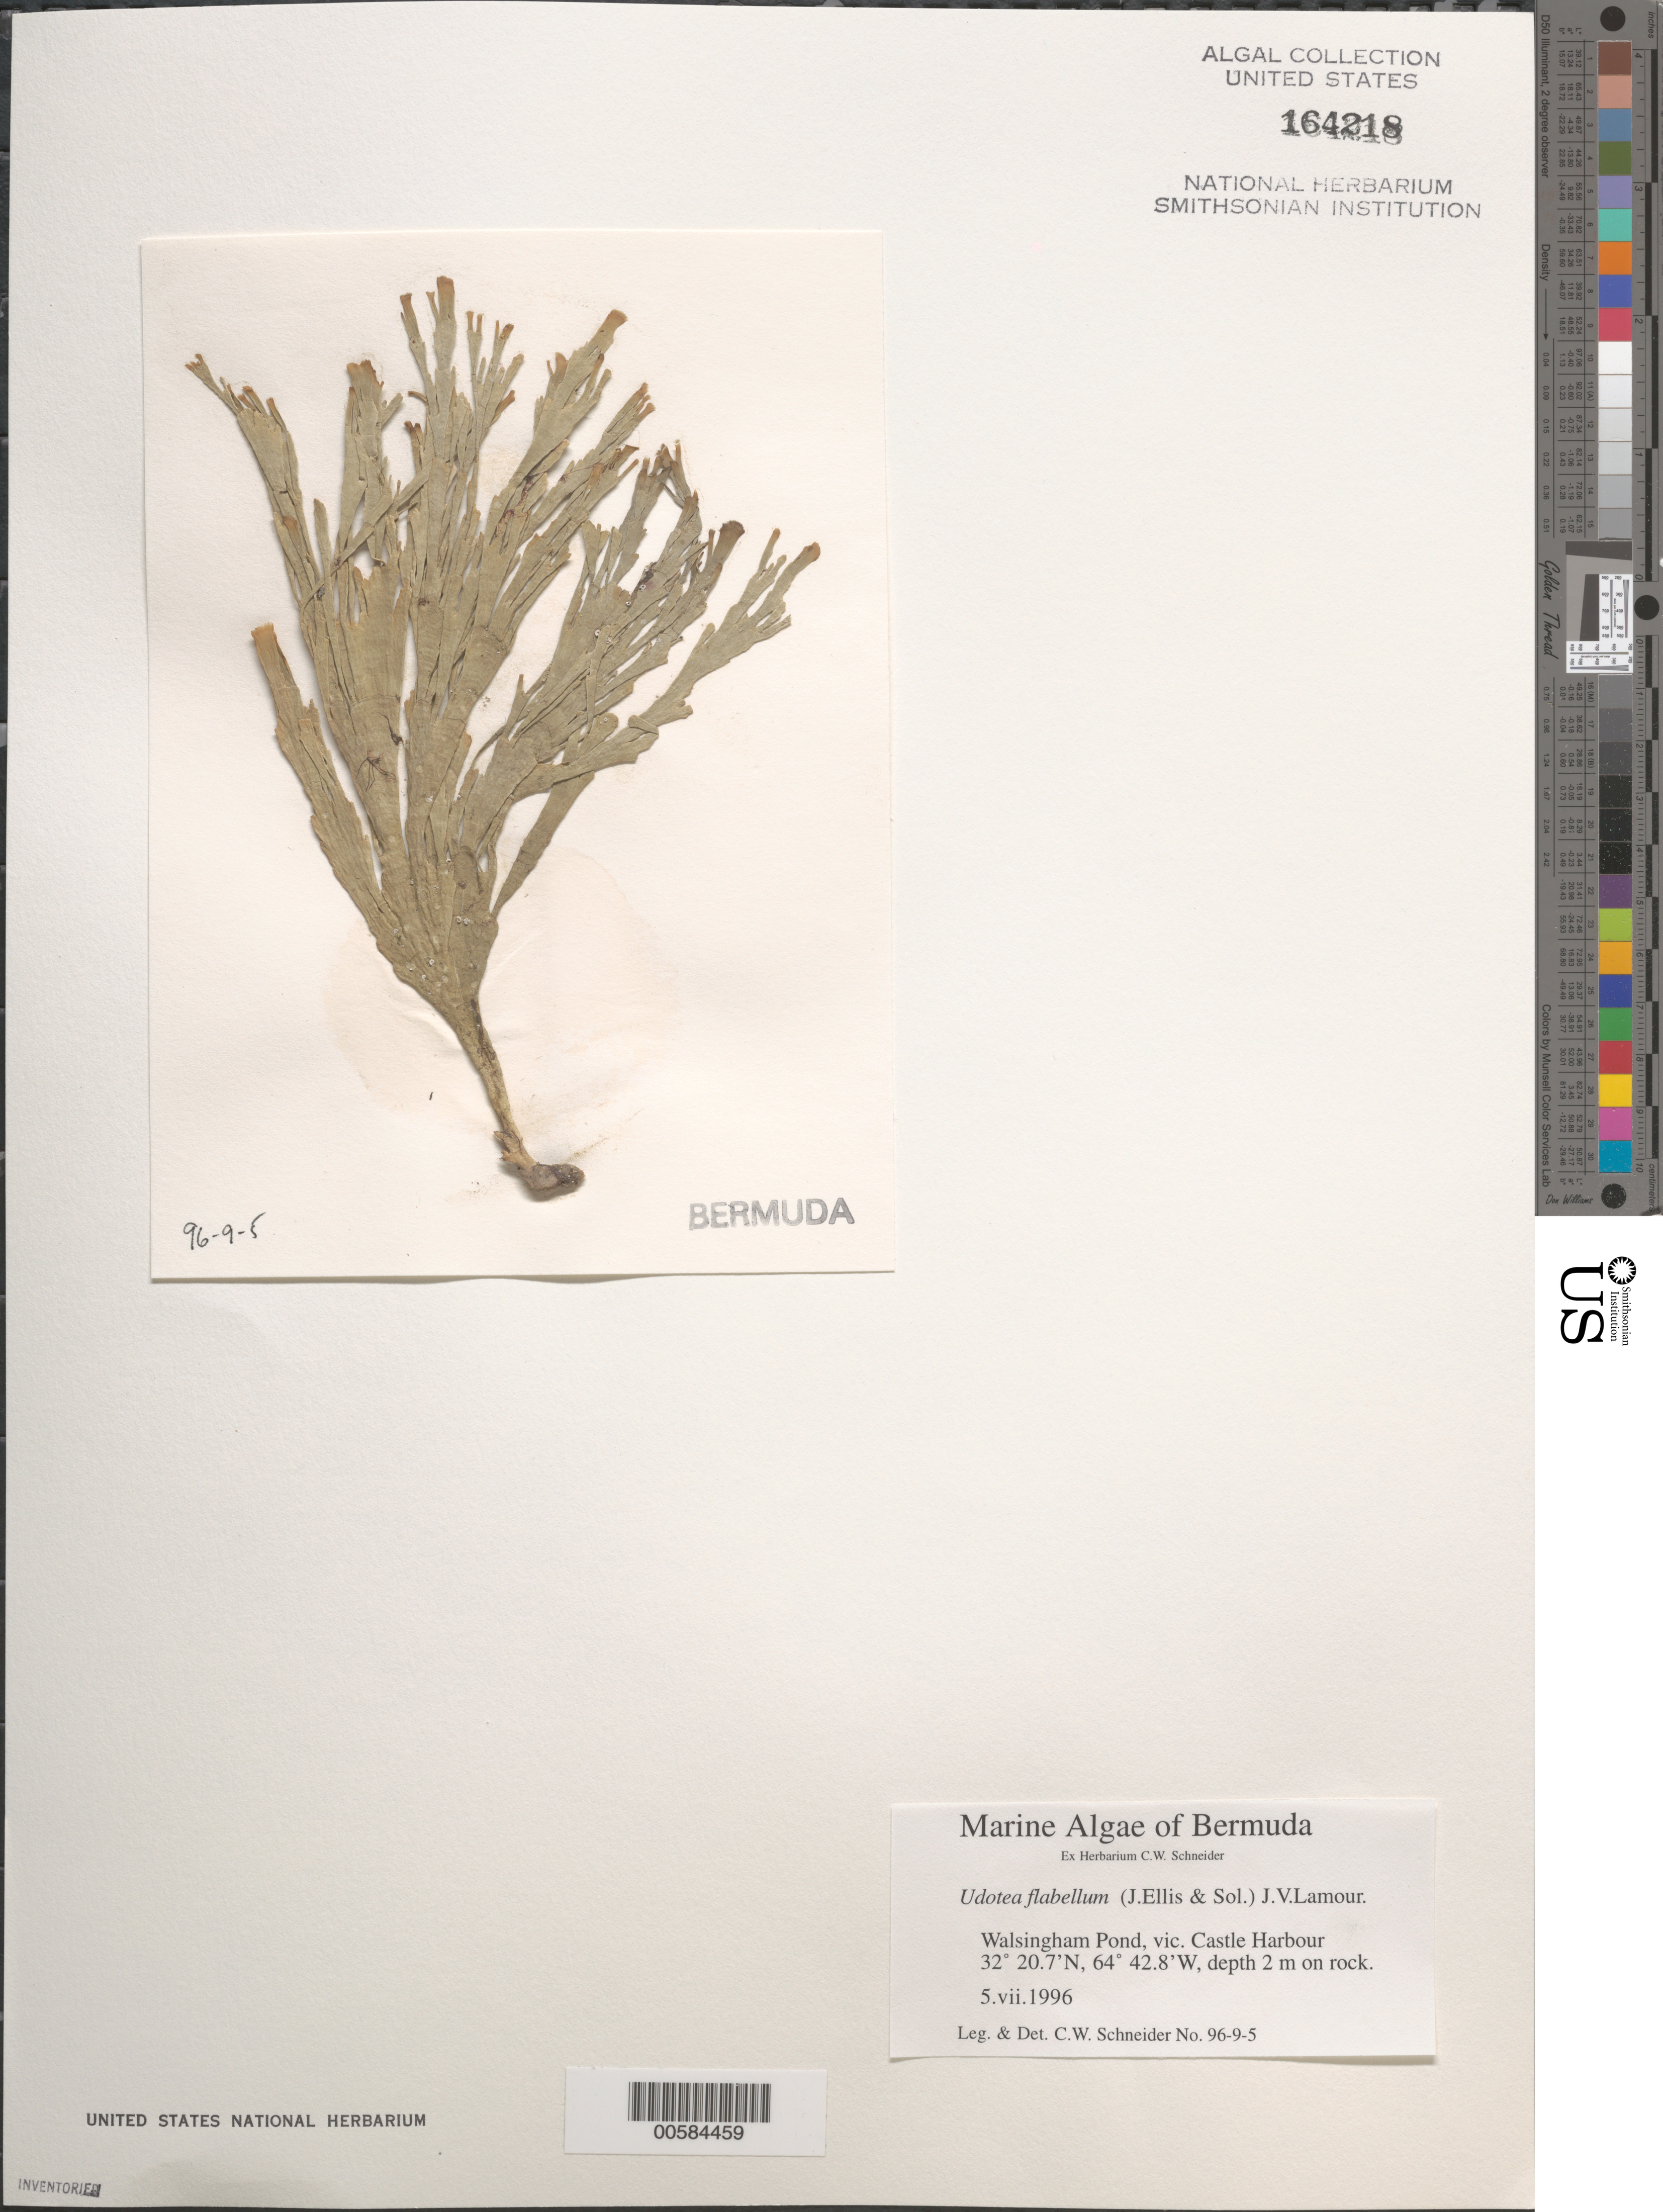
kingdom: Plantae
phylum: Chlorophyta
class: Ulvophyceae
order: Bryopsidales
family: Udoteaceae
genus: Udotea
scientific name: Udotea flabellum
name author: (J. Ellis & Sol.) M. Howe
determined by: Schneider, C. W.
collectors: C. W. Schneider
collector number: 96-9-5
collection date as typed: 05 Jul 1996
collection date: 1996-07-05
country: Bermuda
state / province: Hamilton Parish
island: Bermuda Island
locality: Walsingham Pond, Castle Harbour area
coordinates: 32 20.7'N, 64 42.8'W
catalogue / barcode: US 164218